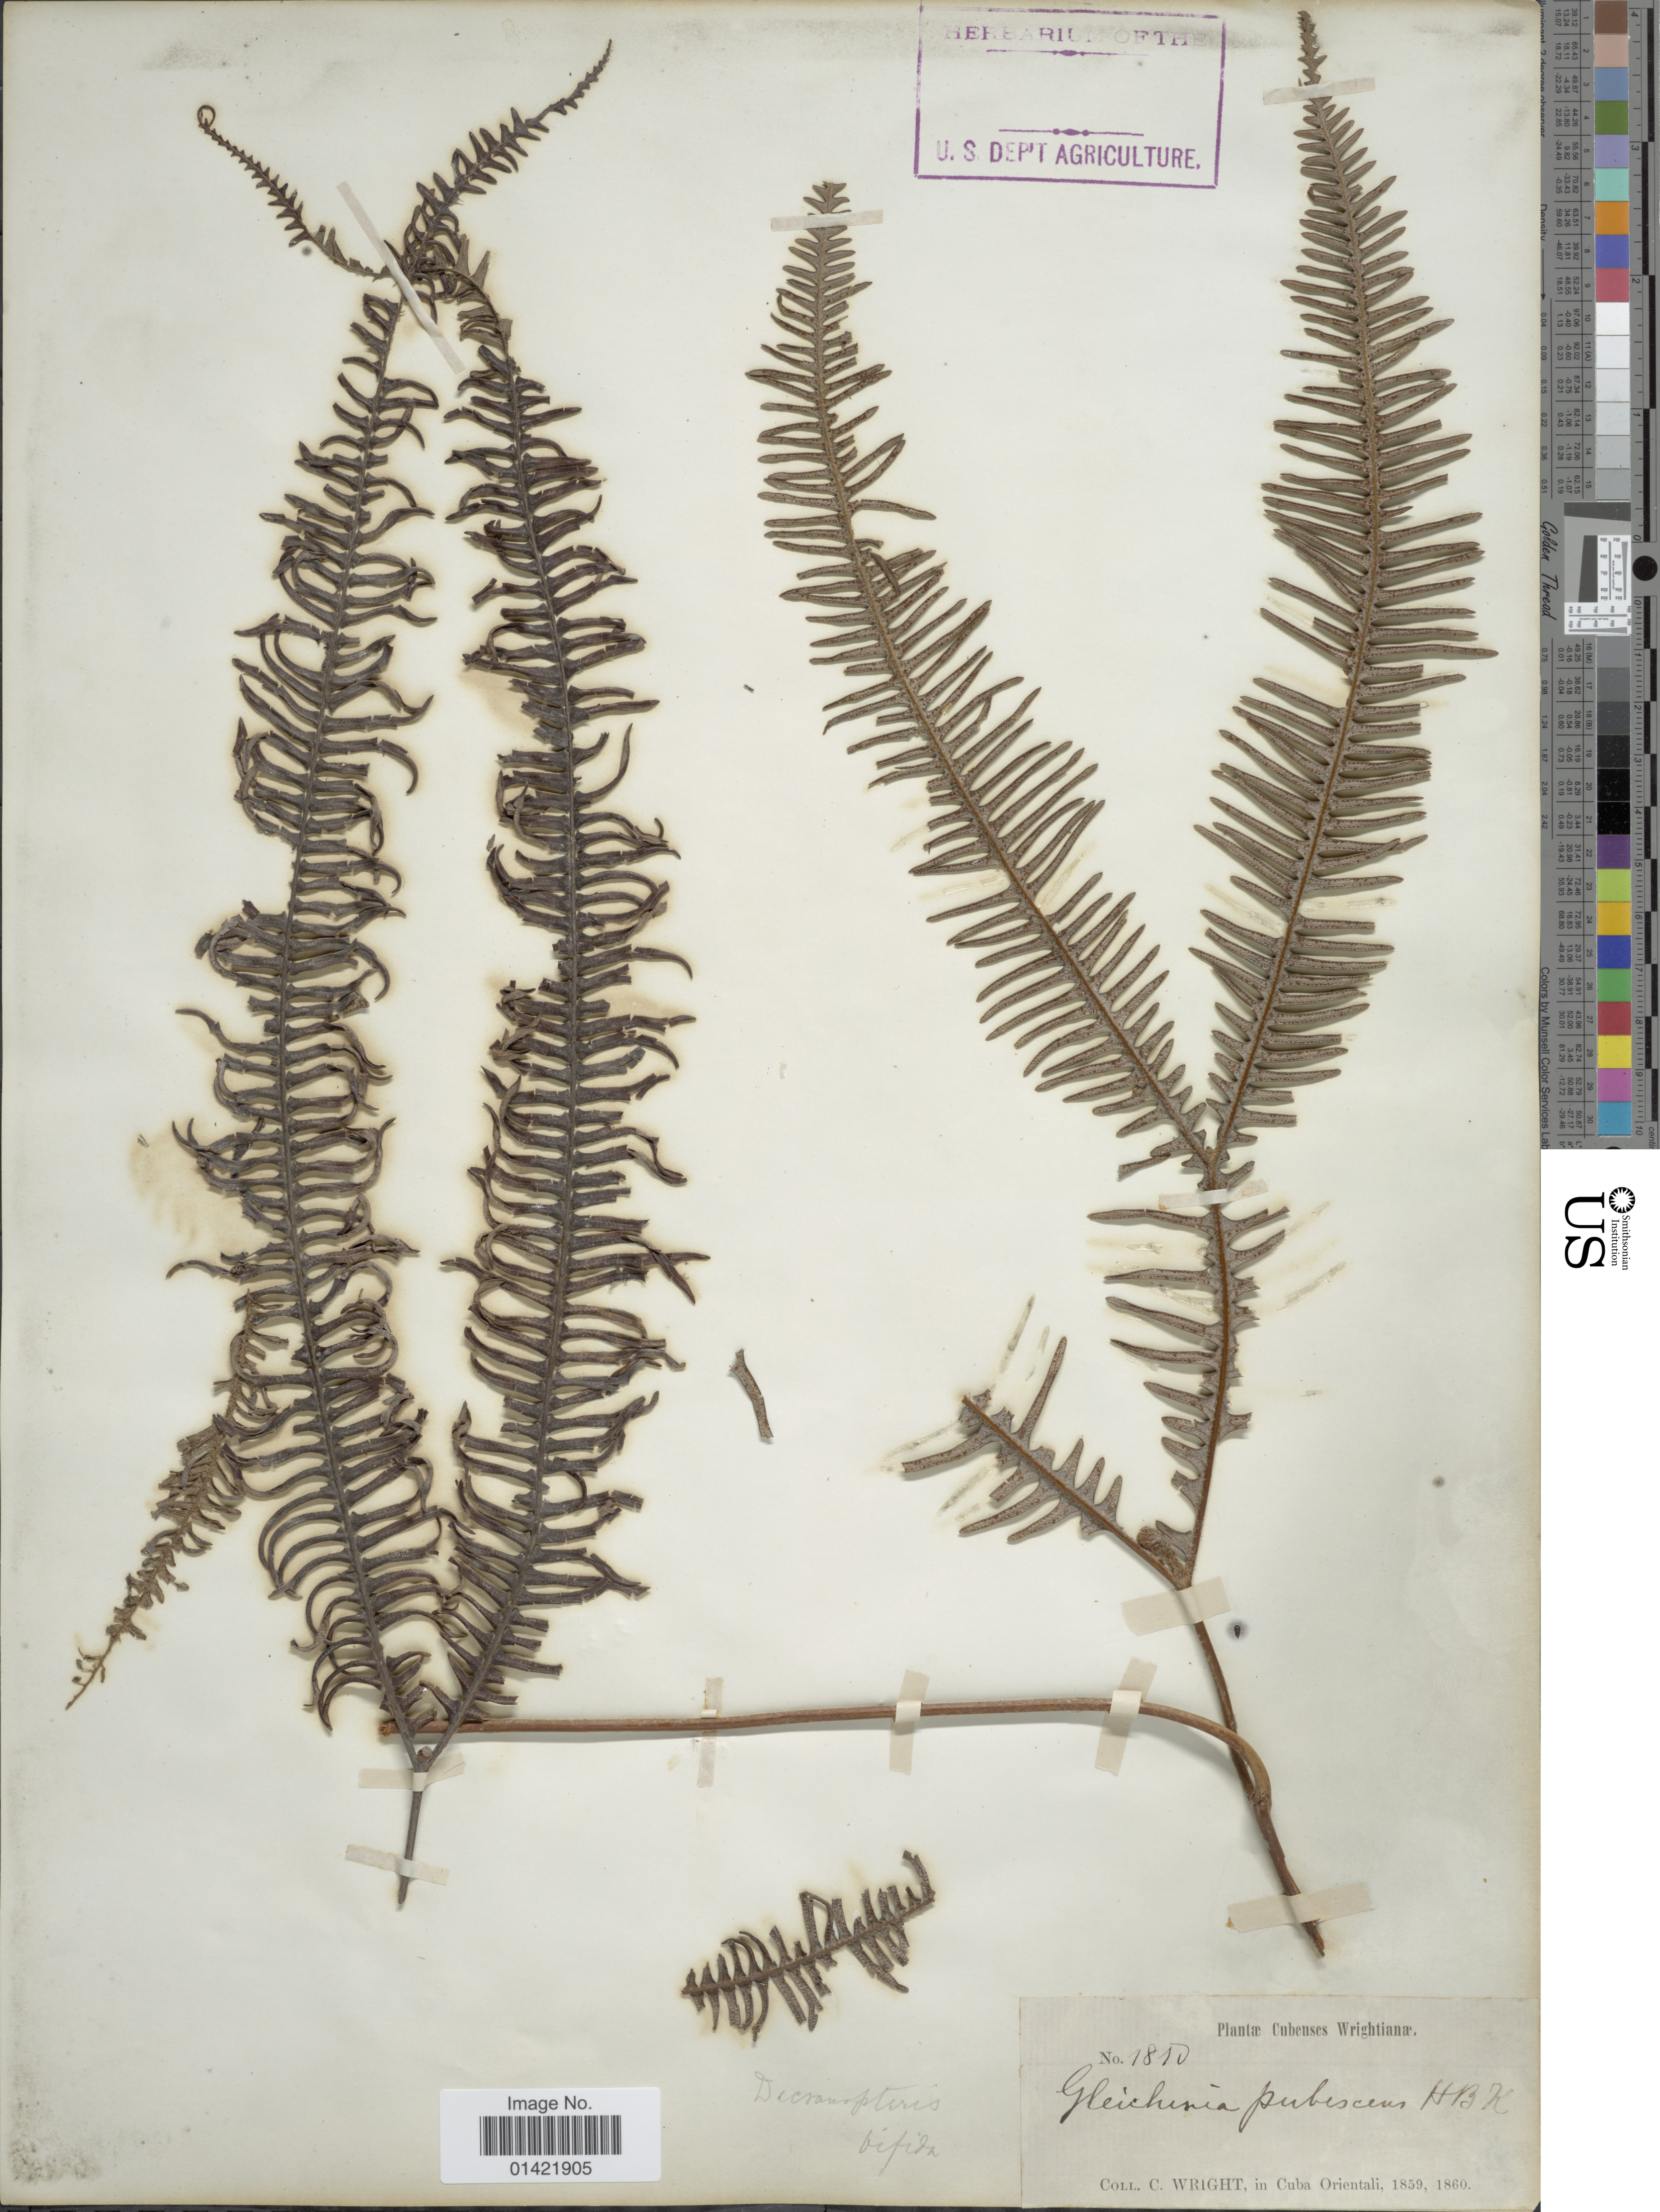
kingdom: Plantae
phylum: Tracheophyta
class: Polypodiopsida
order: Gleicheniales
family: Gleicheniaceae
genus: Sticherus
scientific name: Sticherus bifidus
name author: (Willd.) Ching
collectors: C. Wright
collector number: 1810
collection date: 1859/1860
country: Cuba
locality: Cuba Orientali.